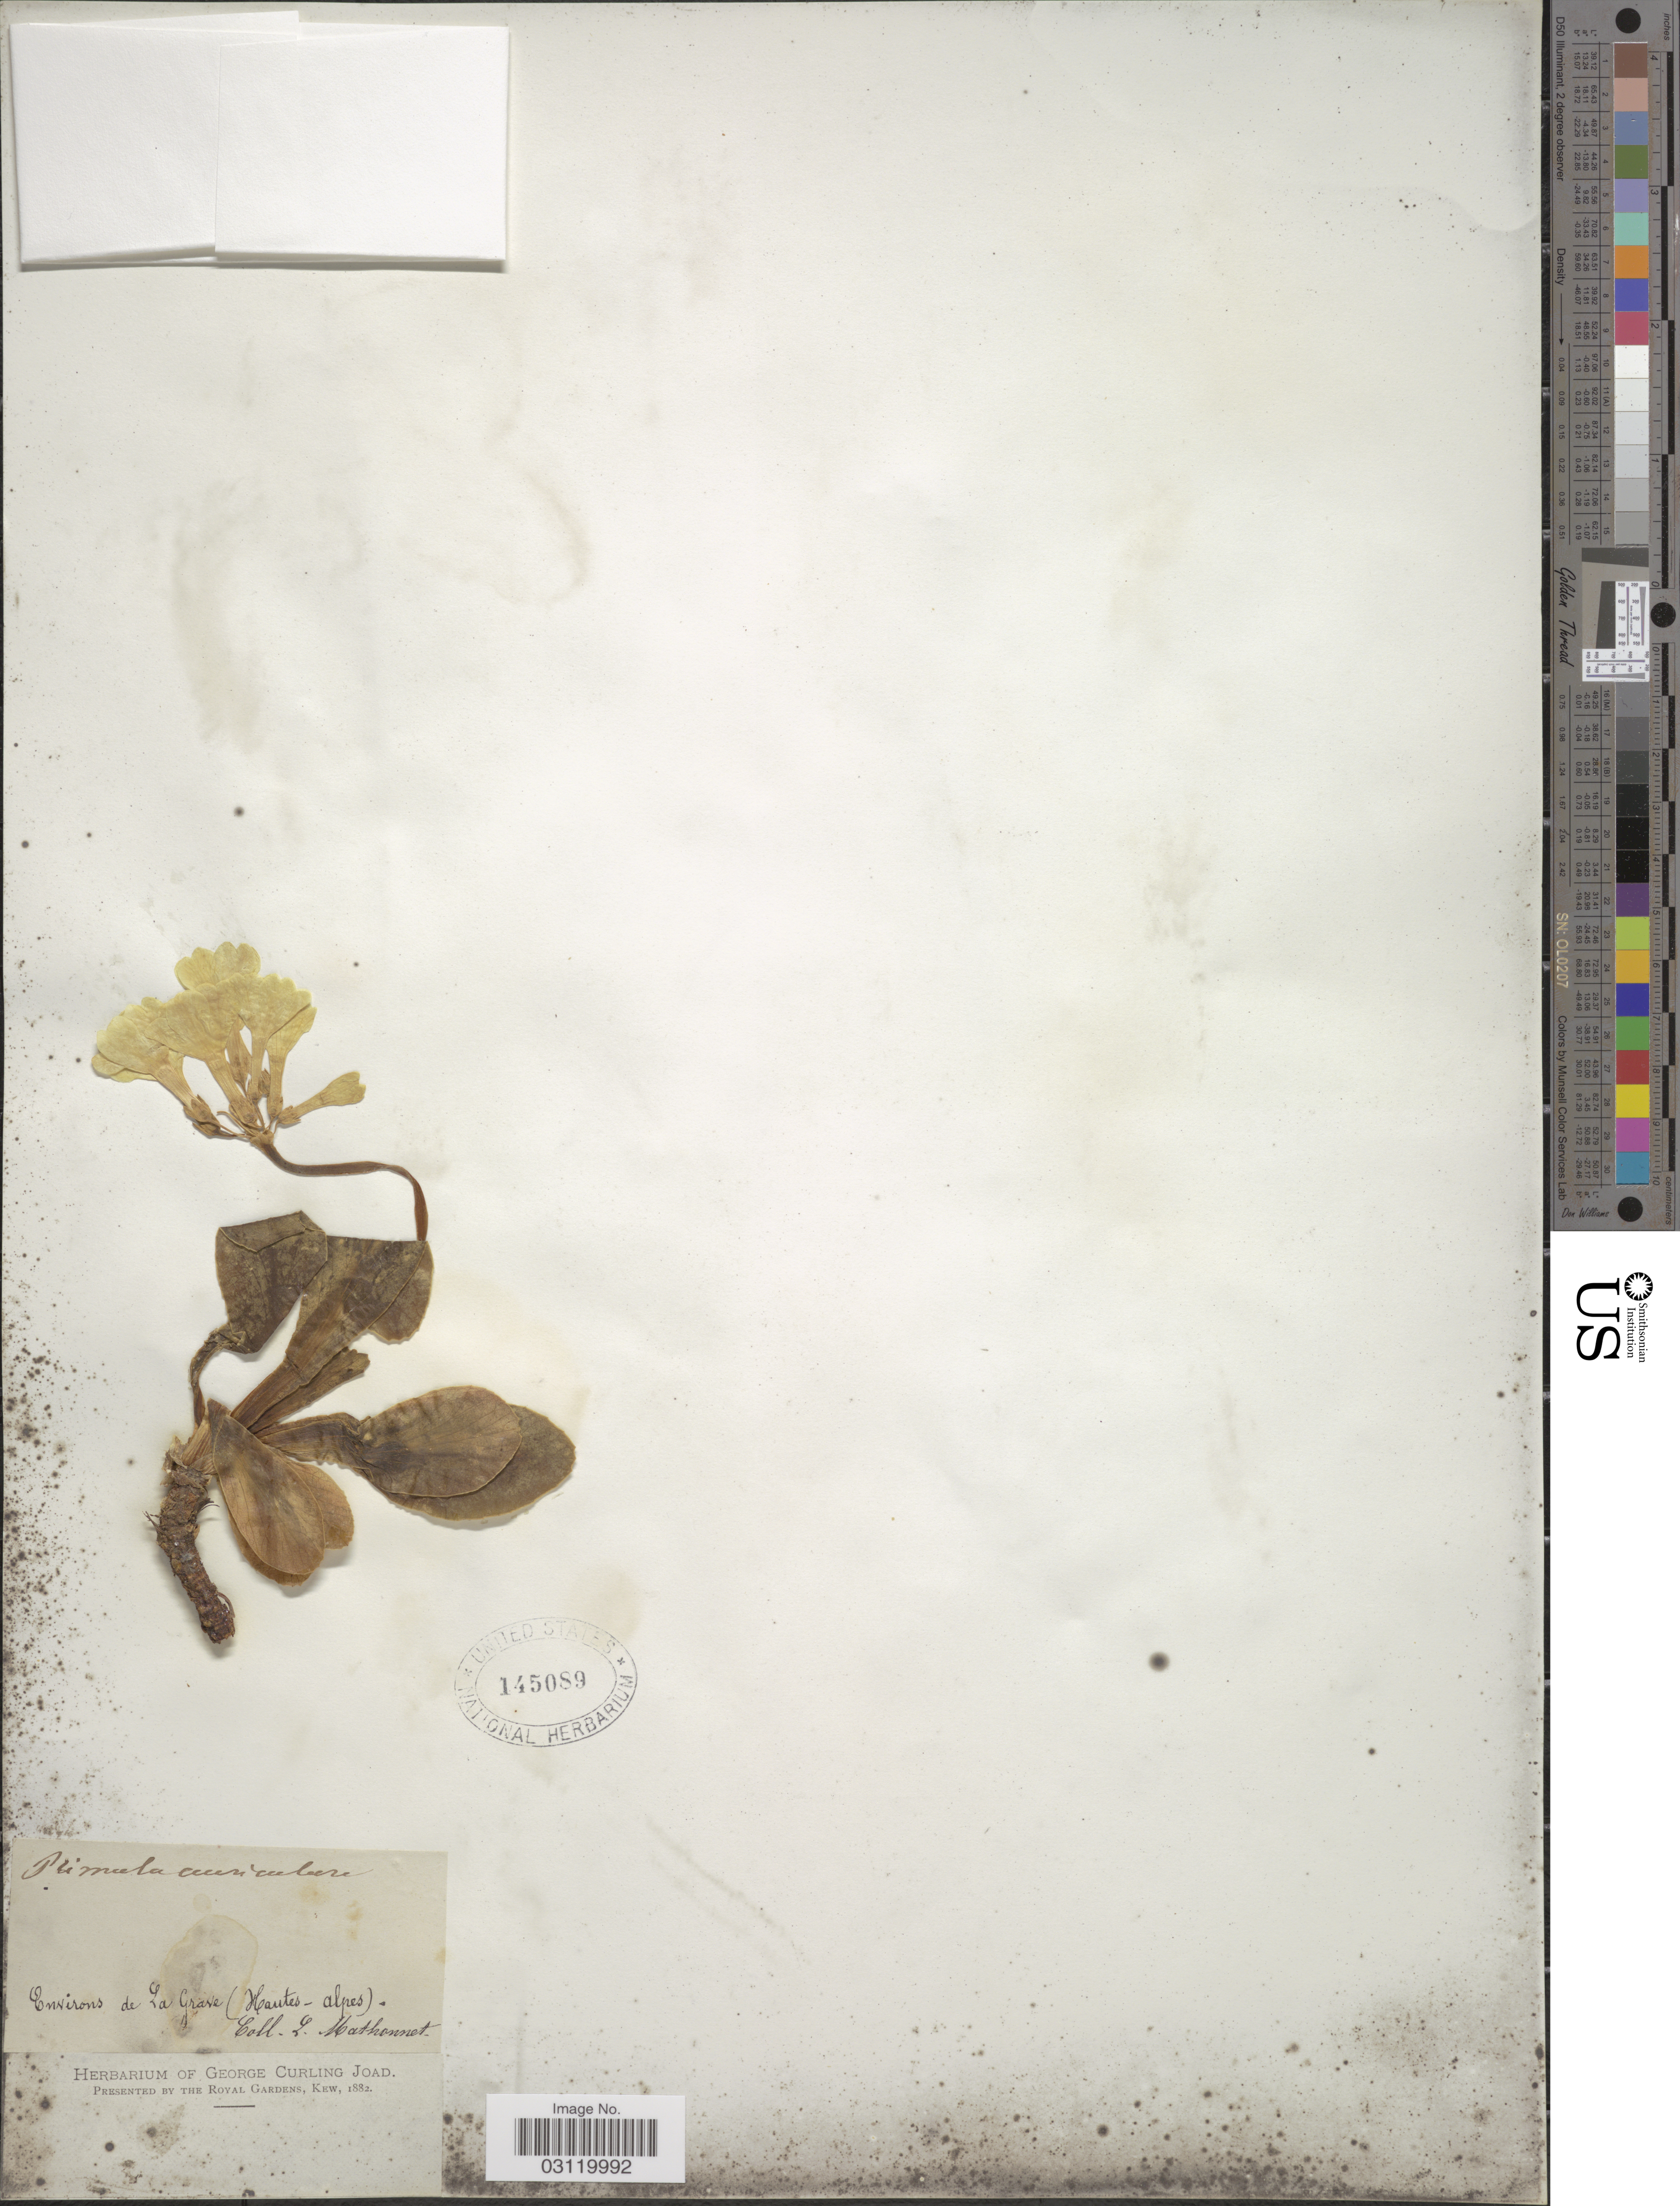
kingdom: Plantae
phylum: Tracheophyta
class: Magnoliopsida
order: Ericales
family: Primulaceae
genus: Primula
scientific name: Primula auricula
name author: L.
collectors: L. Mathonnet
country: France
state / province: Provence-Alpes-Côte d'Azur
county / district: Hautes-Alpes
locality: Environs de La Grave (Hautes-Alpes).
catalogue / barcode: US 145089